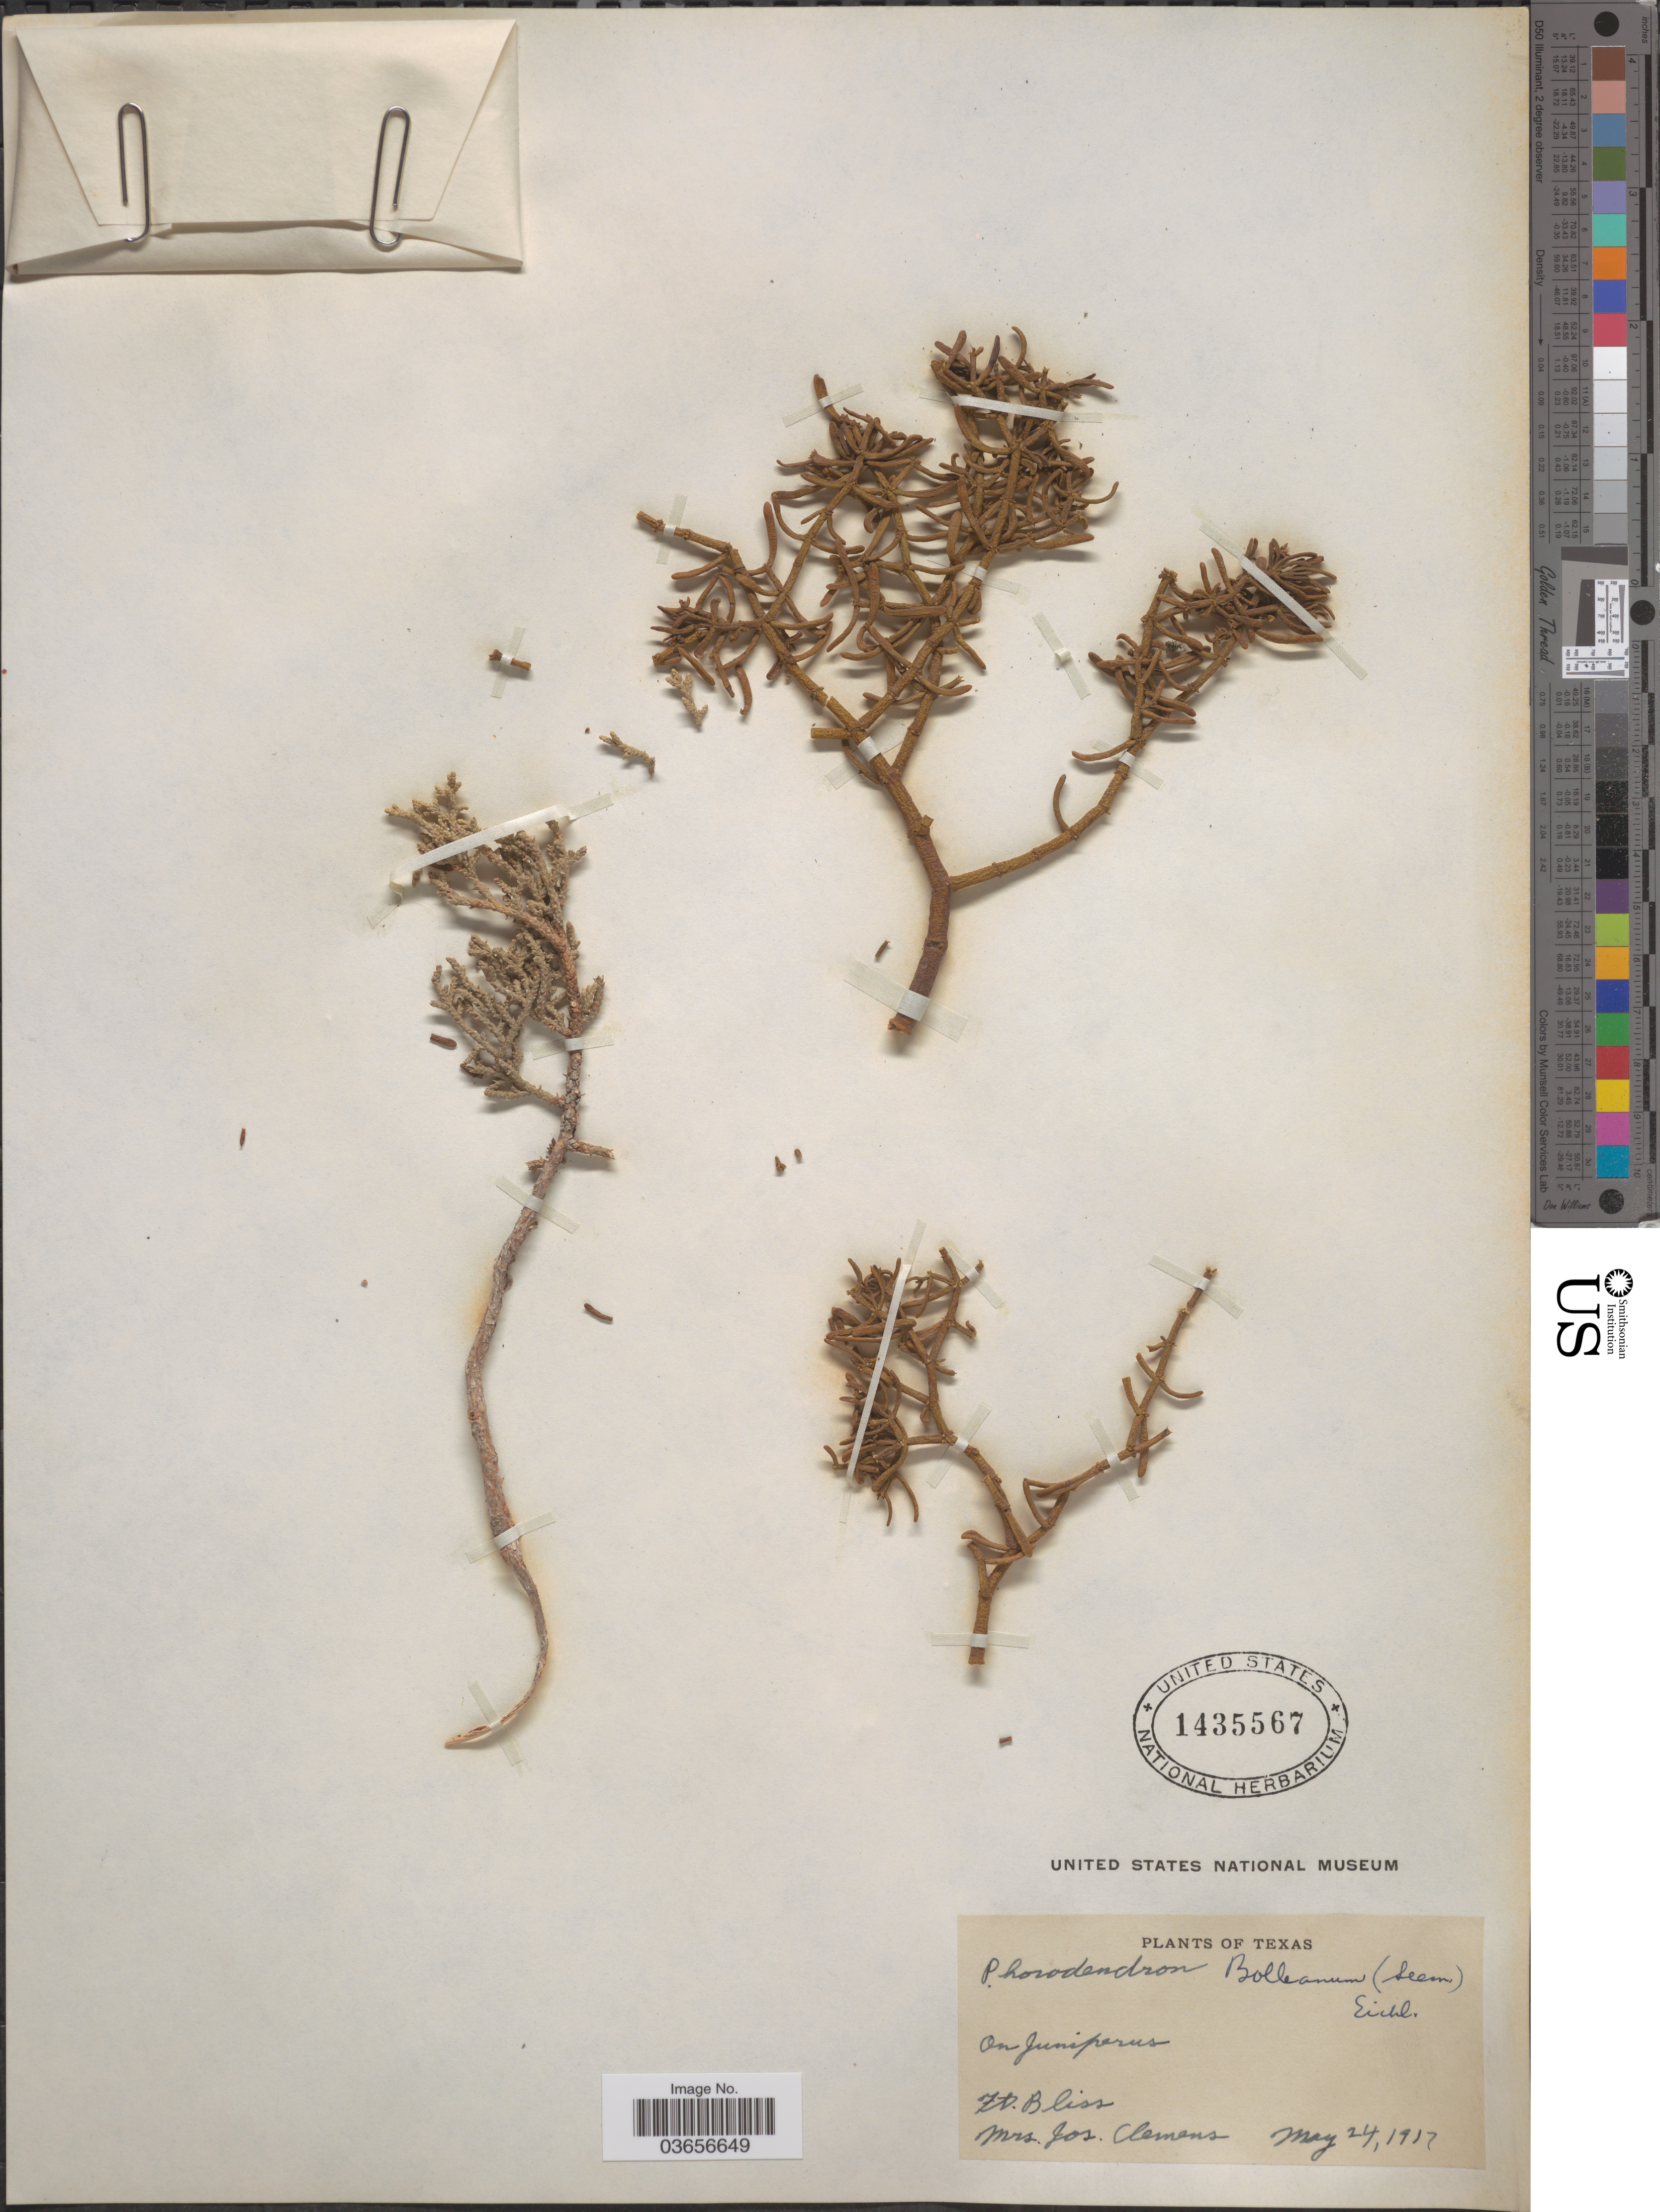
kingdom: Plantae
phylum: Tracheophyta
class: Magnoliopsida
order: Santalales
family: Viscaceae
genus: Phoradendron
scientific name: Phoradendron bolleanum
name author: (Seem.) Eichler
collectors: J. Clemens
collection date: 1917-05-24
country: United States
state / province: Texas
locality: Ft. Bliss.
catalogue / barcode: US 1435567